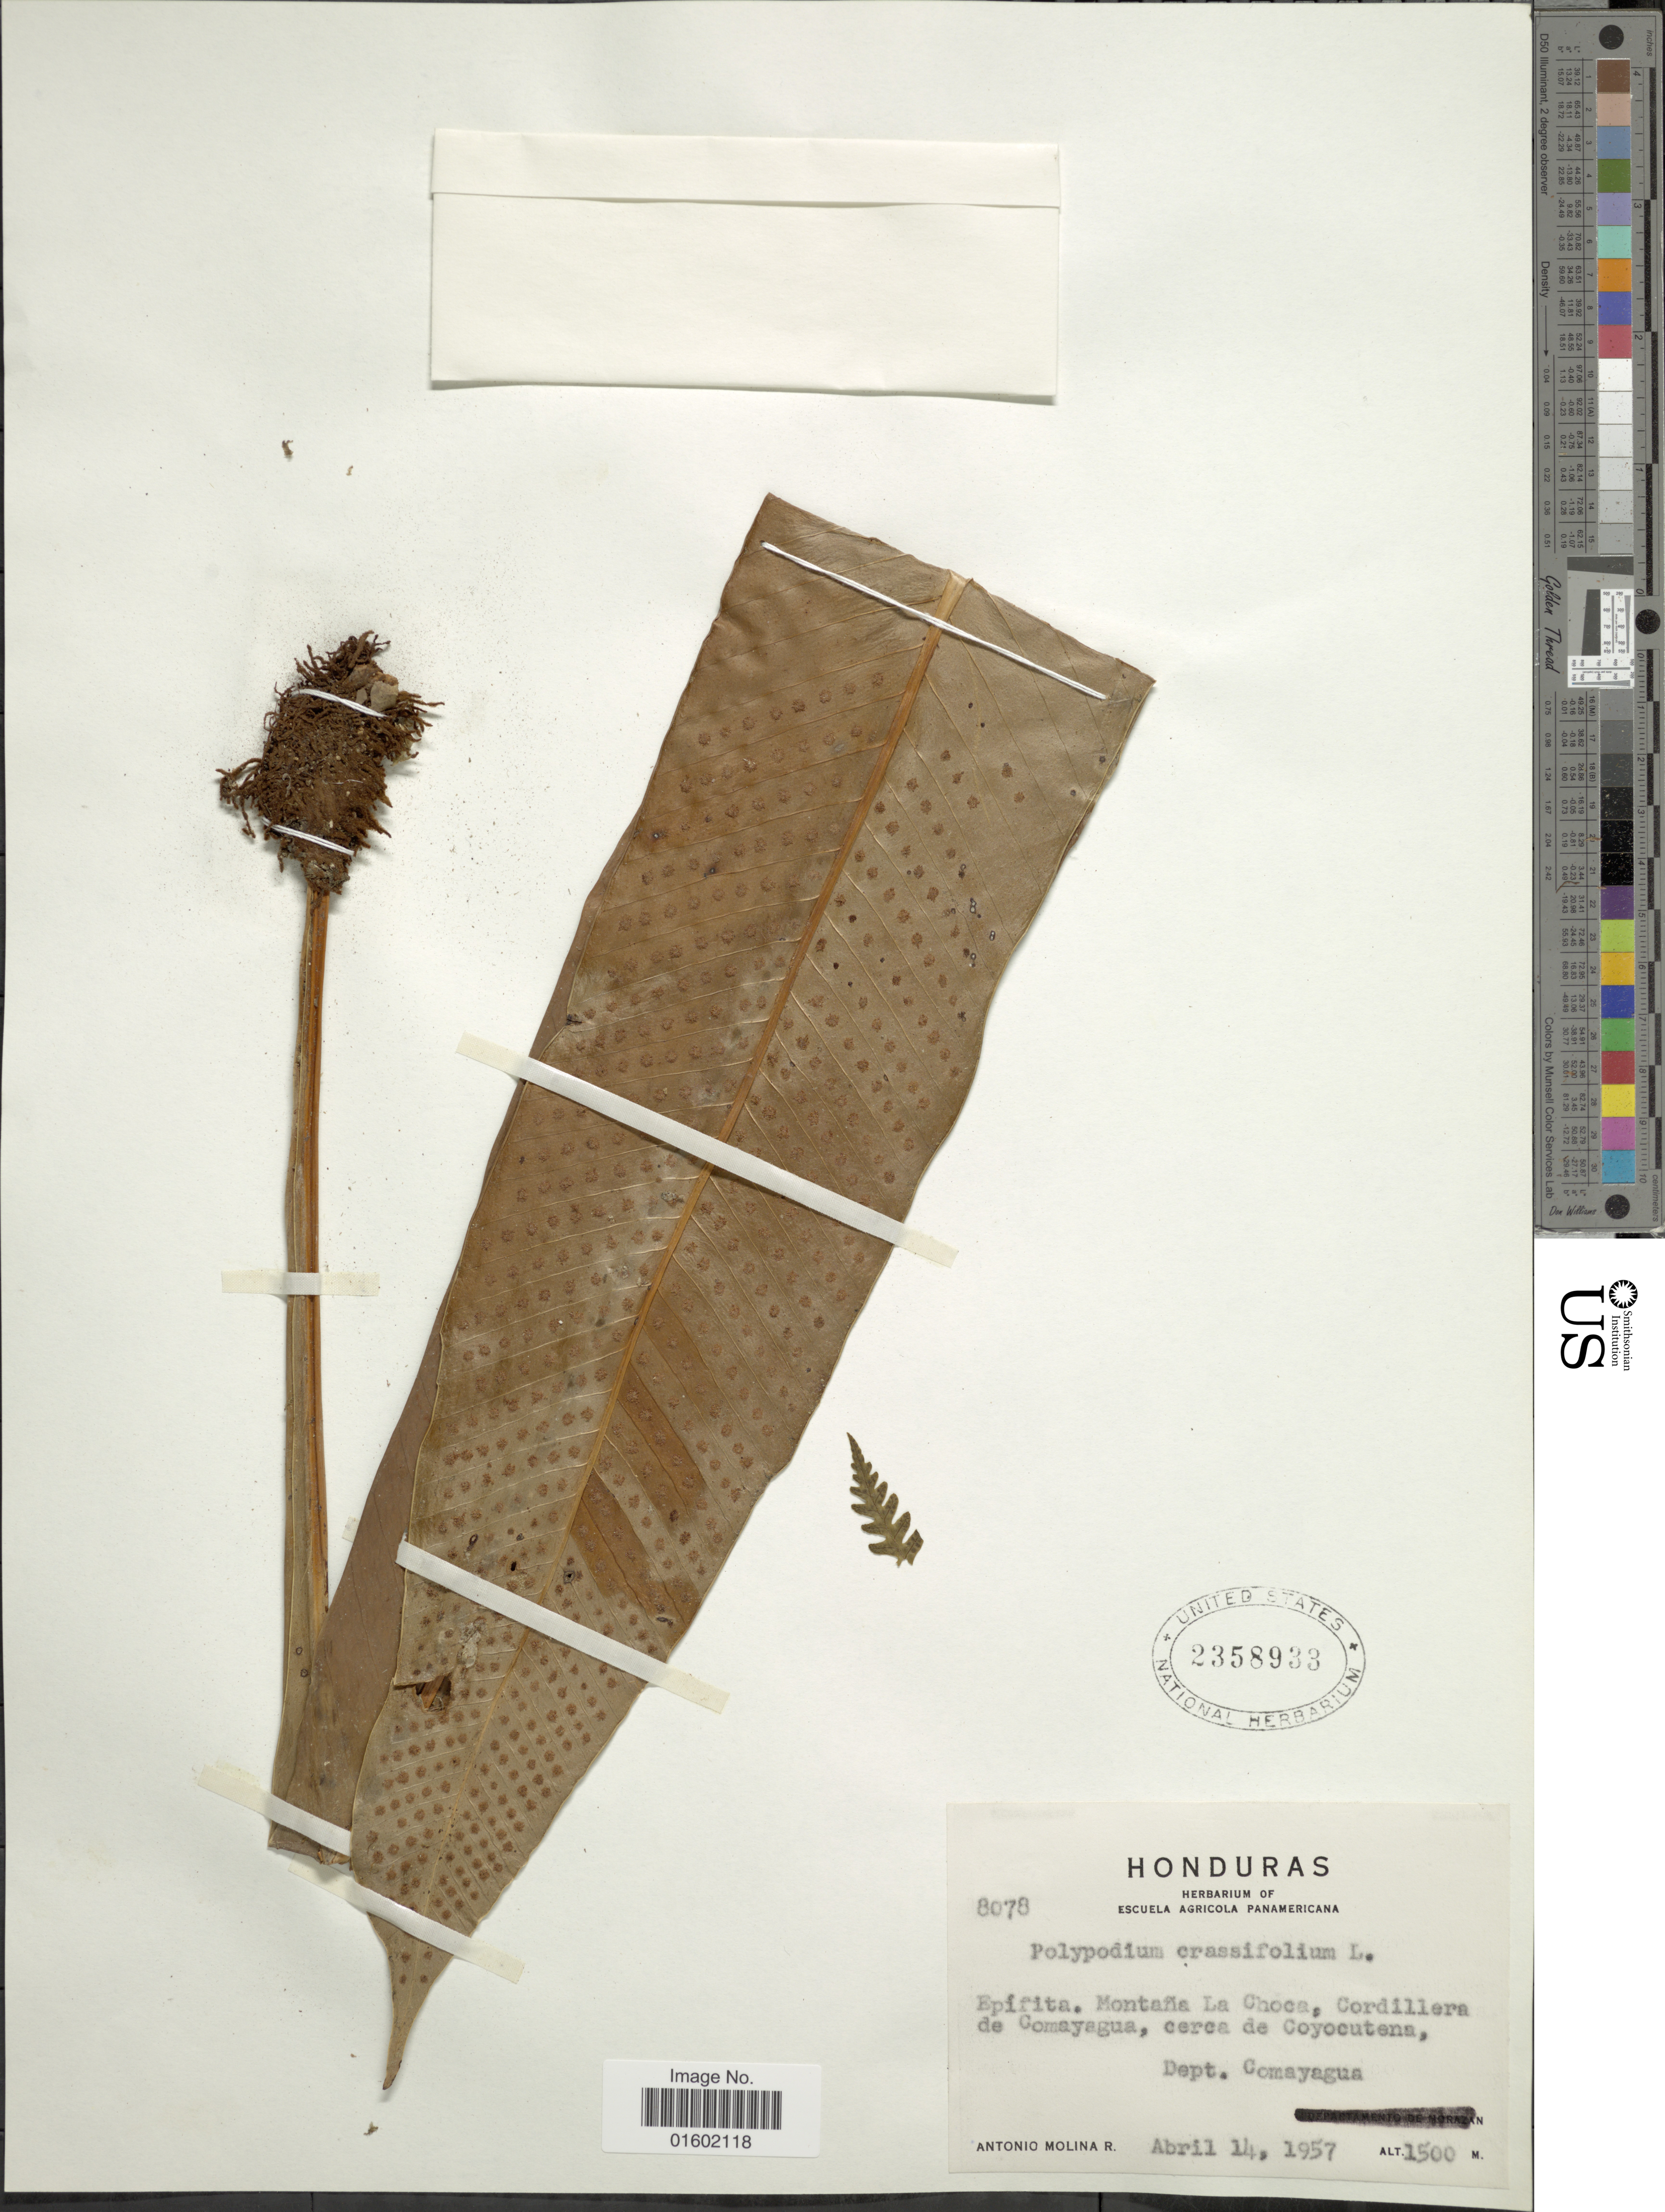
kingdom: Plantae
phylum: Tracheophyta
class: Polypodiopsida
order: Polypodiales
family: Polypodiaceae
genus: Niphidium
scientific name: Niphidium crassifolium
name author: (L.) Lellinger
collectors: A. Molina R.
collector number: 8078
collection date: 1957-04-14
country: Honduras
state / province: Comayagua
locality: Montan La CHoca, Cordillera Comayagua, cera de Coyocutena, Dept. Comayagua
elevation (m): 1500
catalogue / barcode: US 2358933